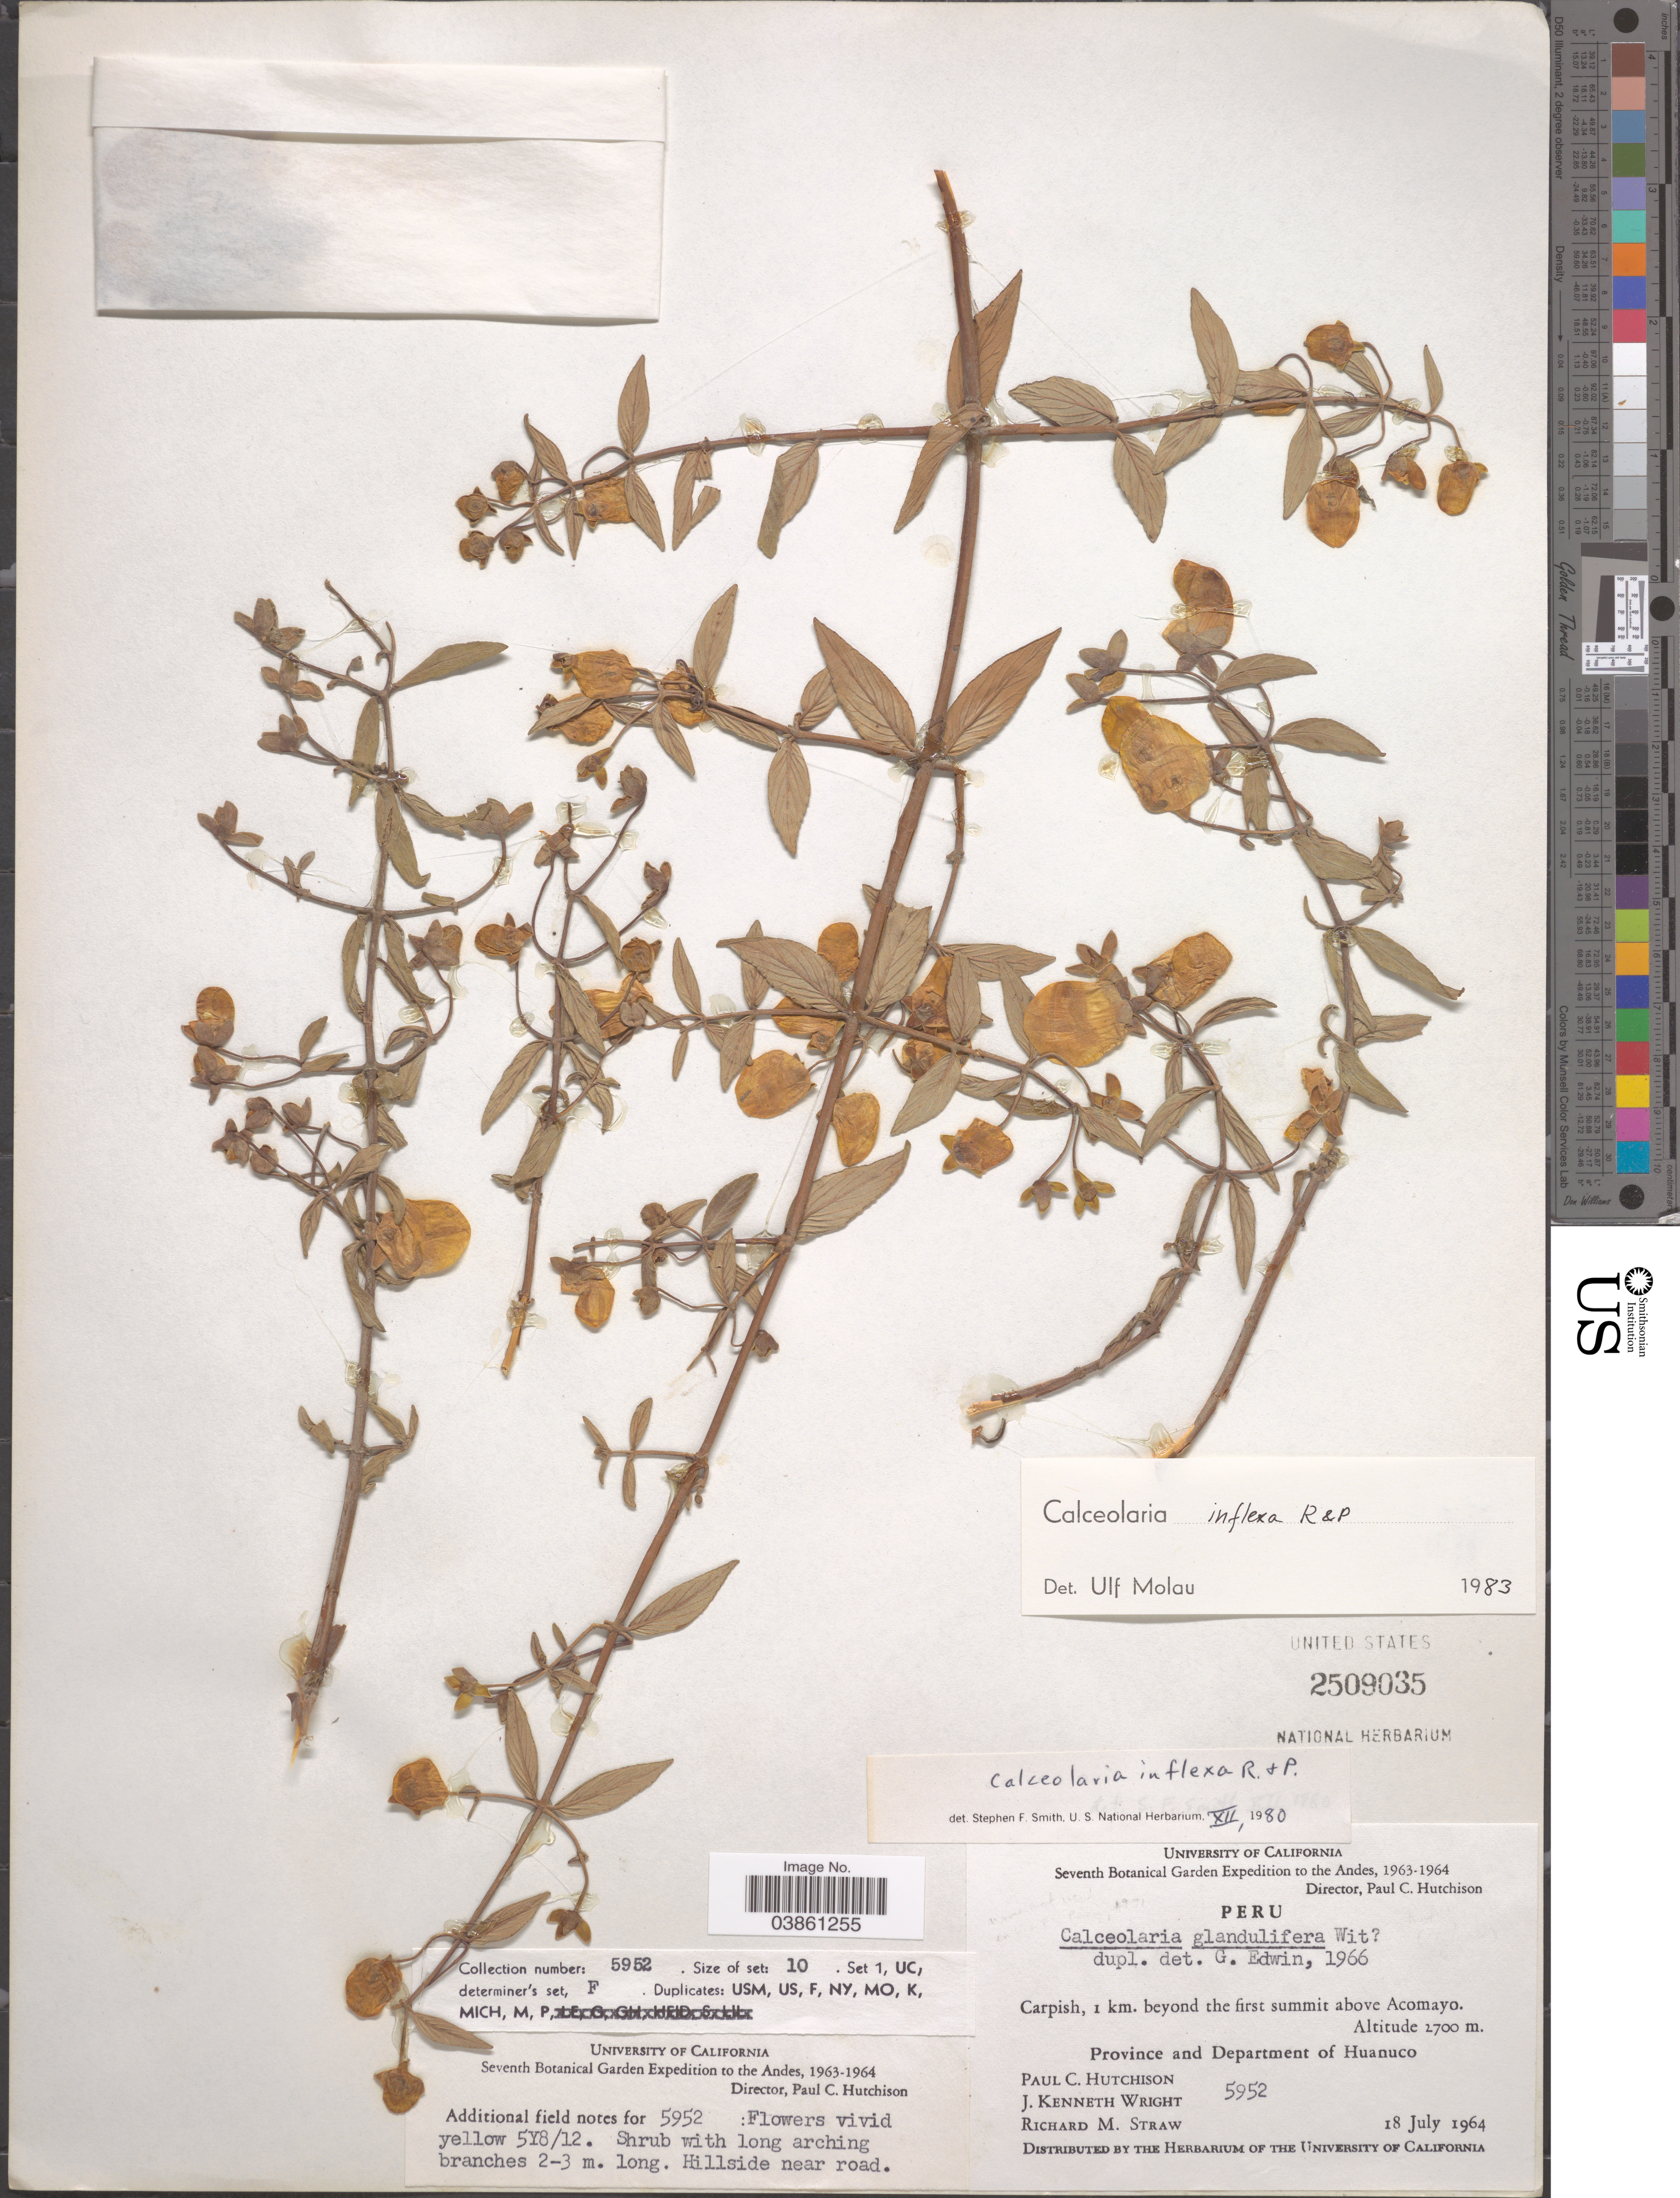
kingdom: Plantae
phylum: Tracheophyta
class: Magnoliopsida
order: Lamiales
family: Calceolariaceae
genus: Calceolaria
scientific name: Calceolaria inflexa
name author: Ruiz & Pav.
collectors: P. C. Hutchison, J. K. Wright & R. M. Straw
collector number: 5952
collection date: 1964-07-18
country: Peru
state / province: Huánuco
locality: The Andes. Carpish, 1 km. beyond the first summit above Acomayo. Province and Department of Huanuco.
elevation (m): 2700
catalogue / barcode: US 2509035